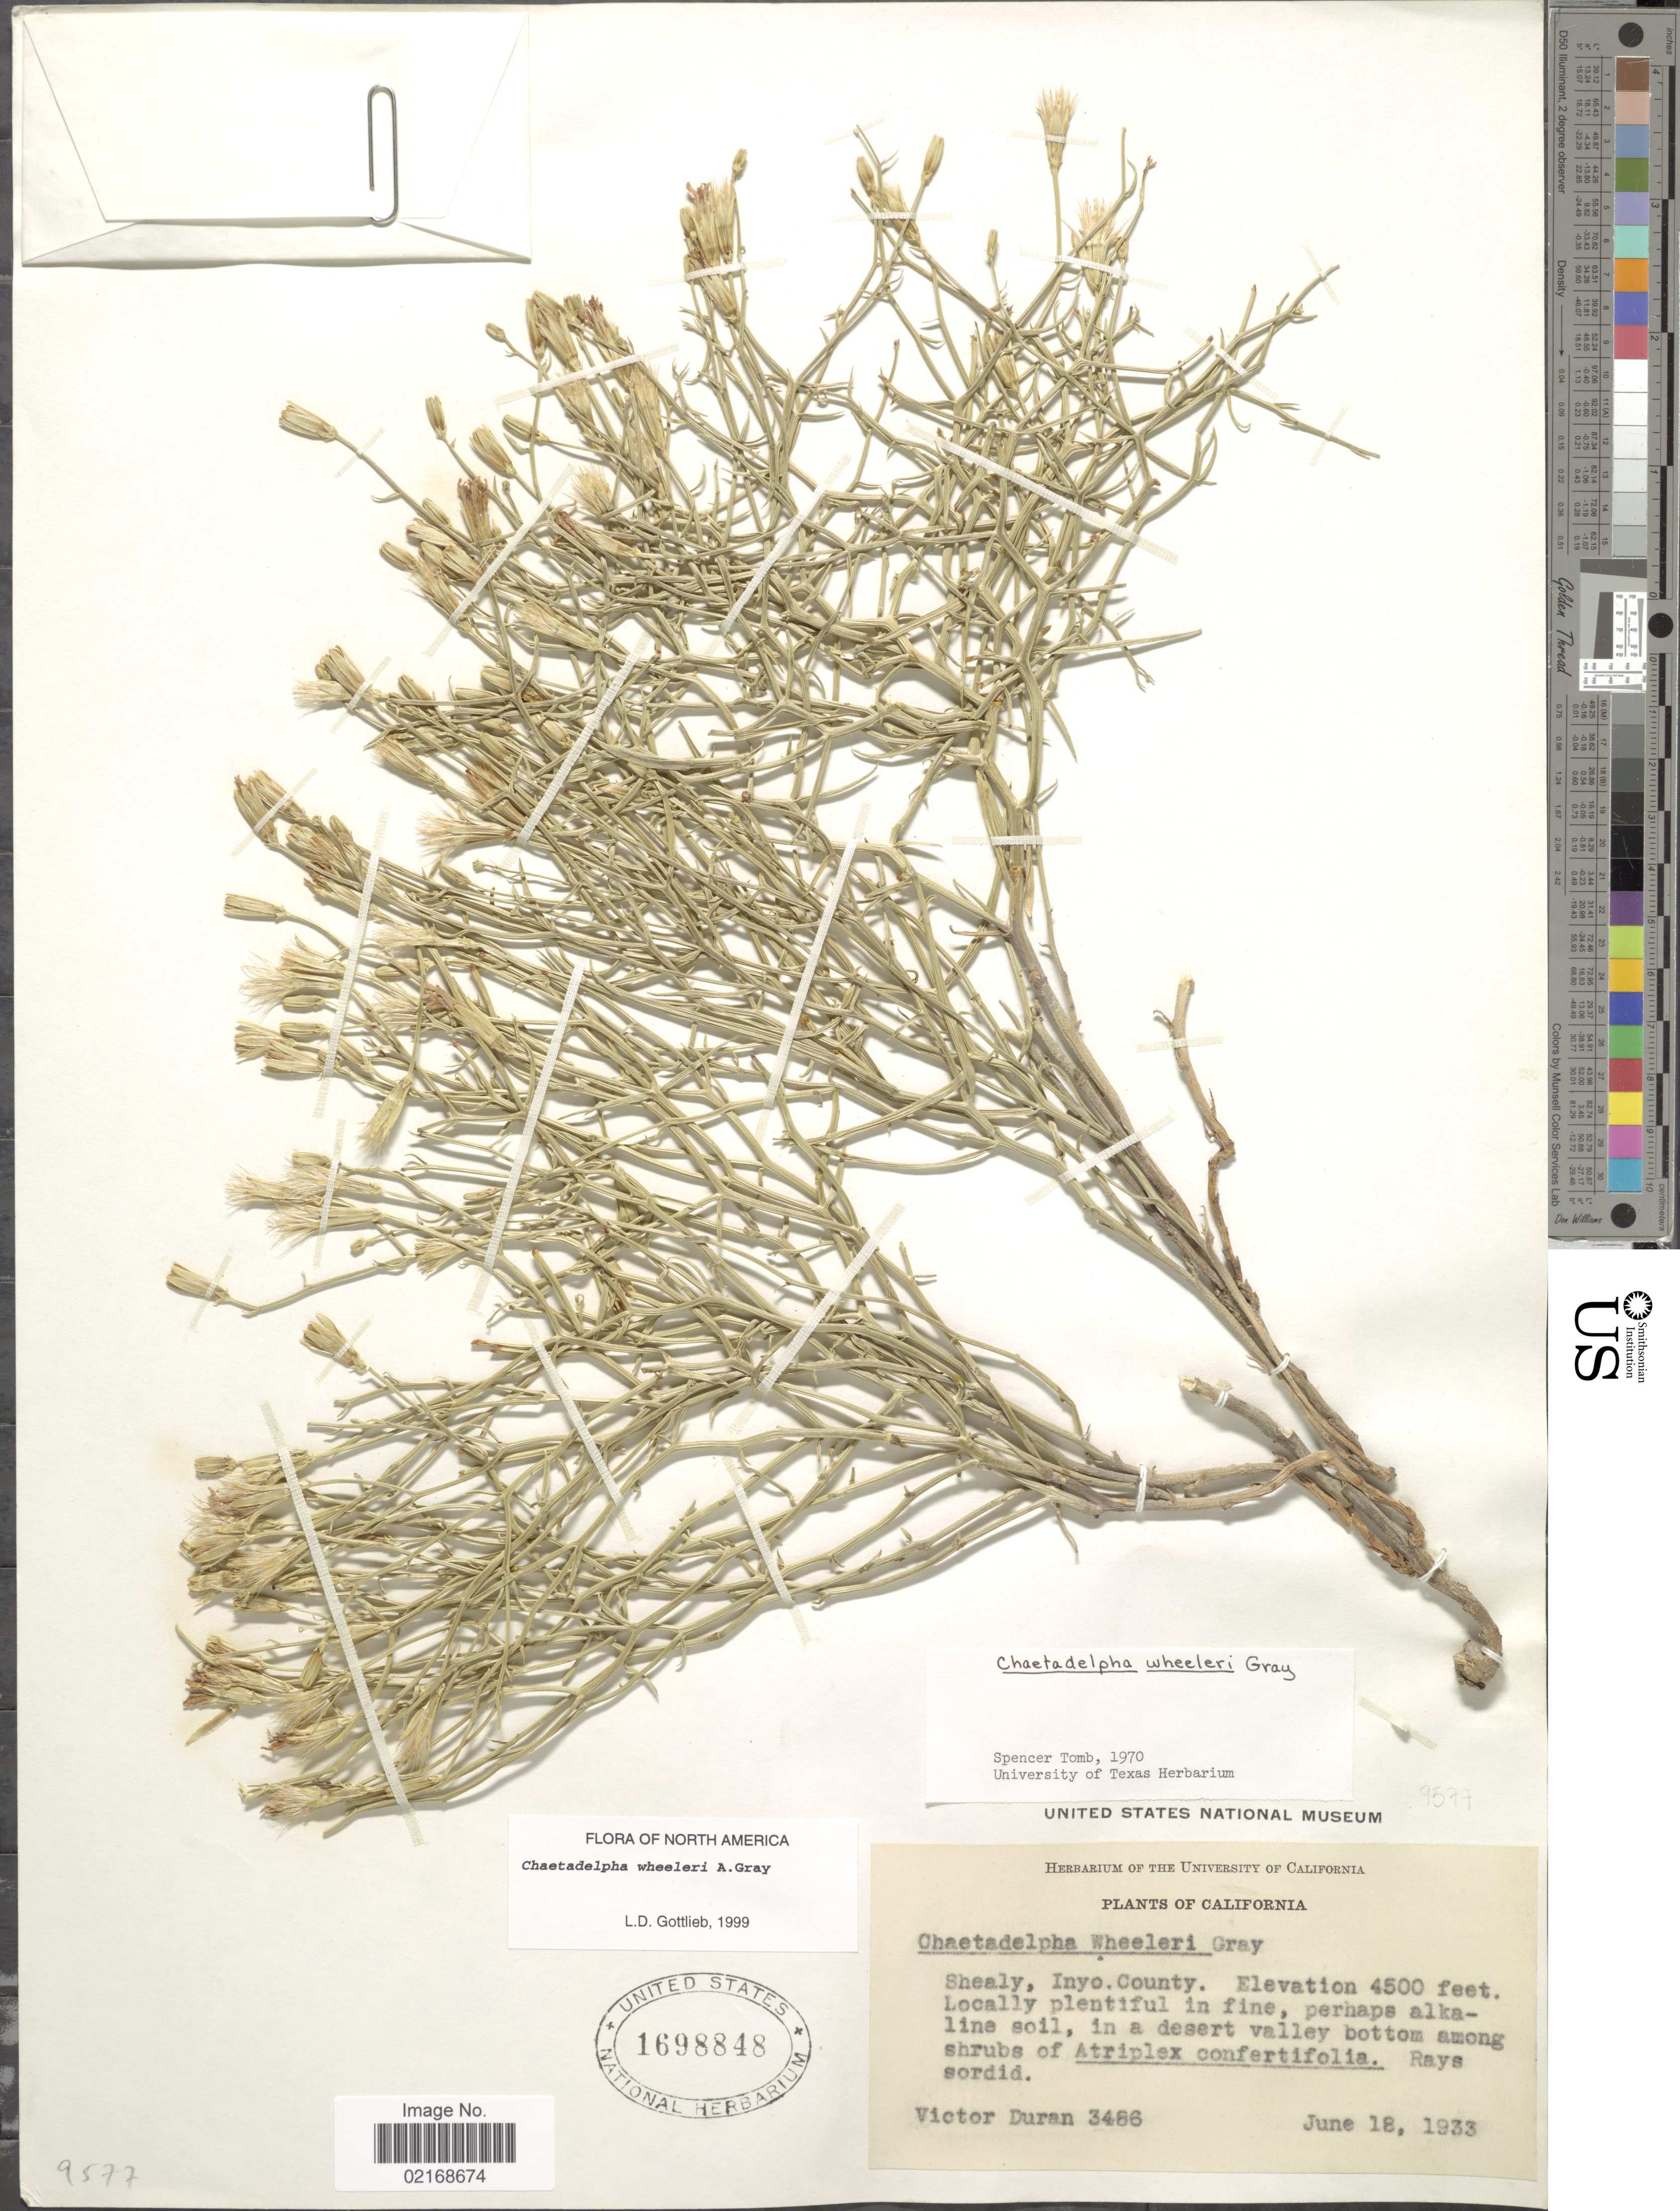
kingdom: Plantae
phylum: Tracheophyta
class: Magnoliopsida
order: Asterales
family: Asteraceae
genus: Chaetadelpha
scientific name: Chaetadelpha wheeleri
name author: A. Gray ex S. Watson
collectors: V. Duran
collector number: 3466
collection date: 1933-06-18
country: United States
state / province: California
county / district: Inyo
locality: Shealy, Inyo County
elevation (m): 1372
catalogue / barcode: US 1698848